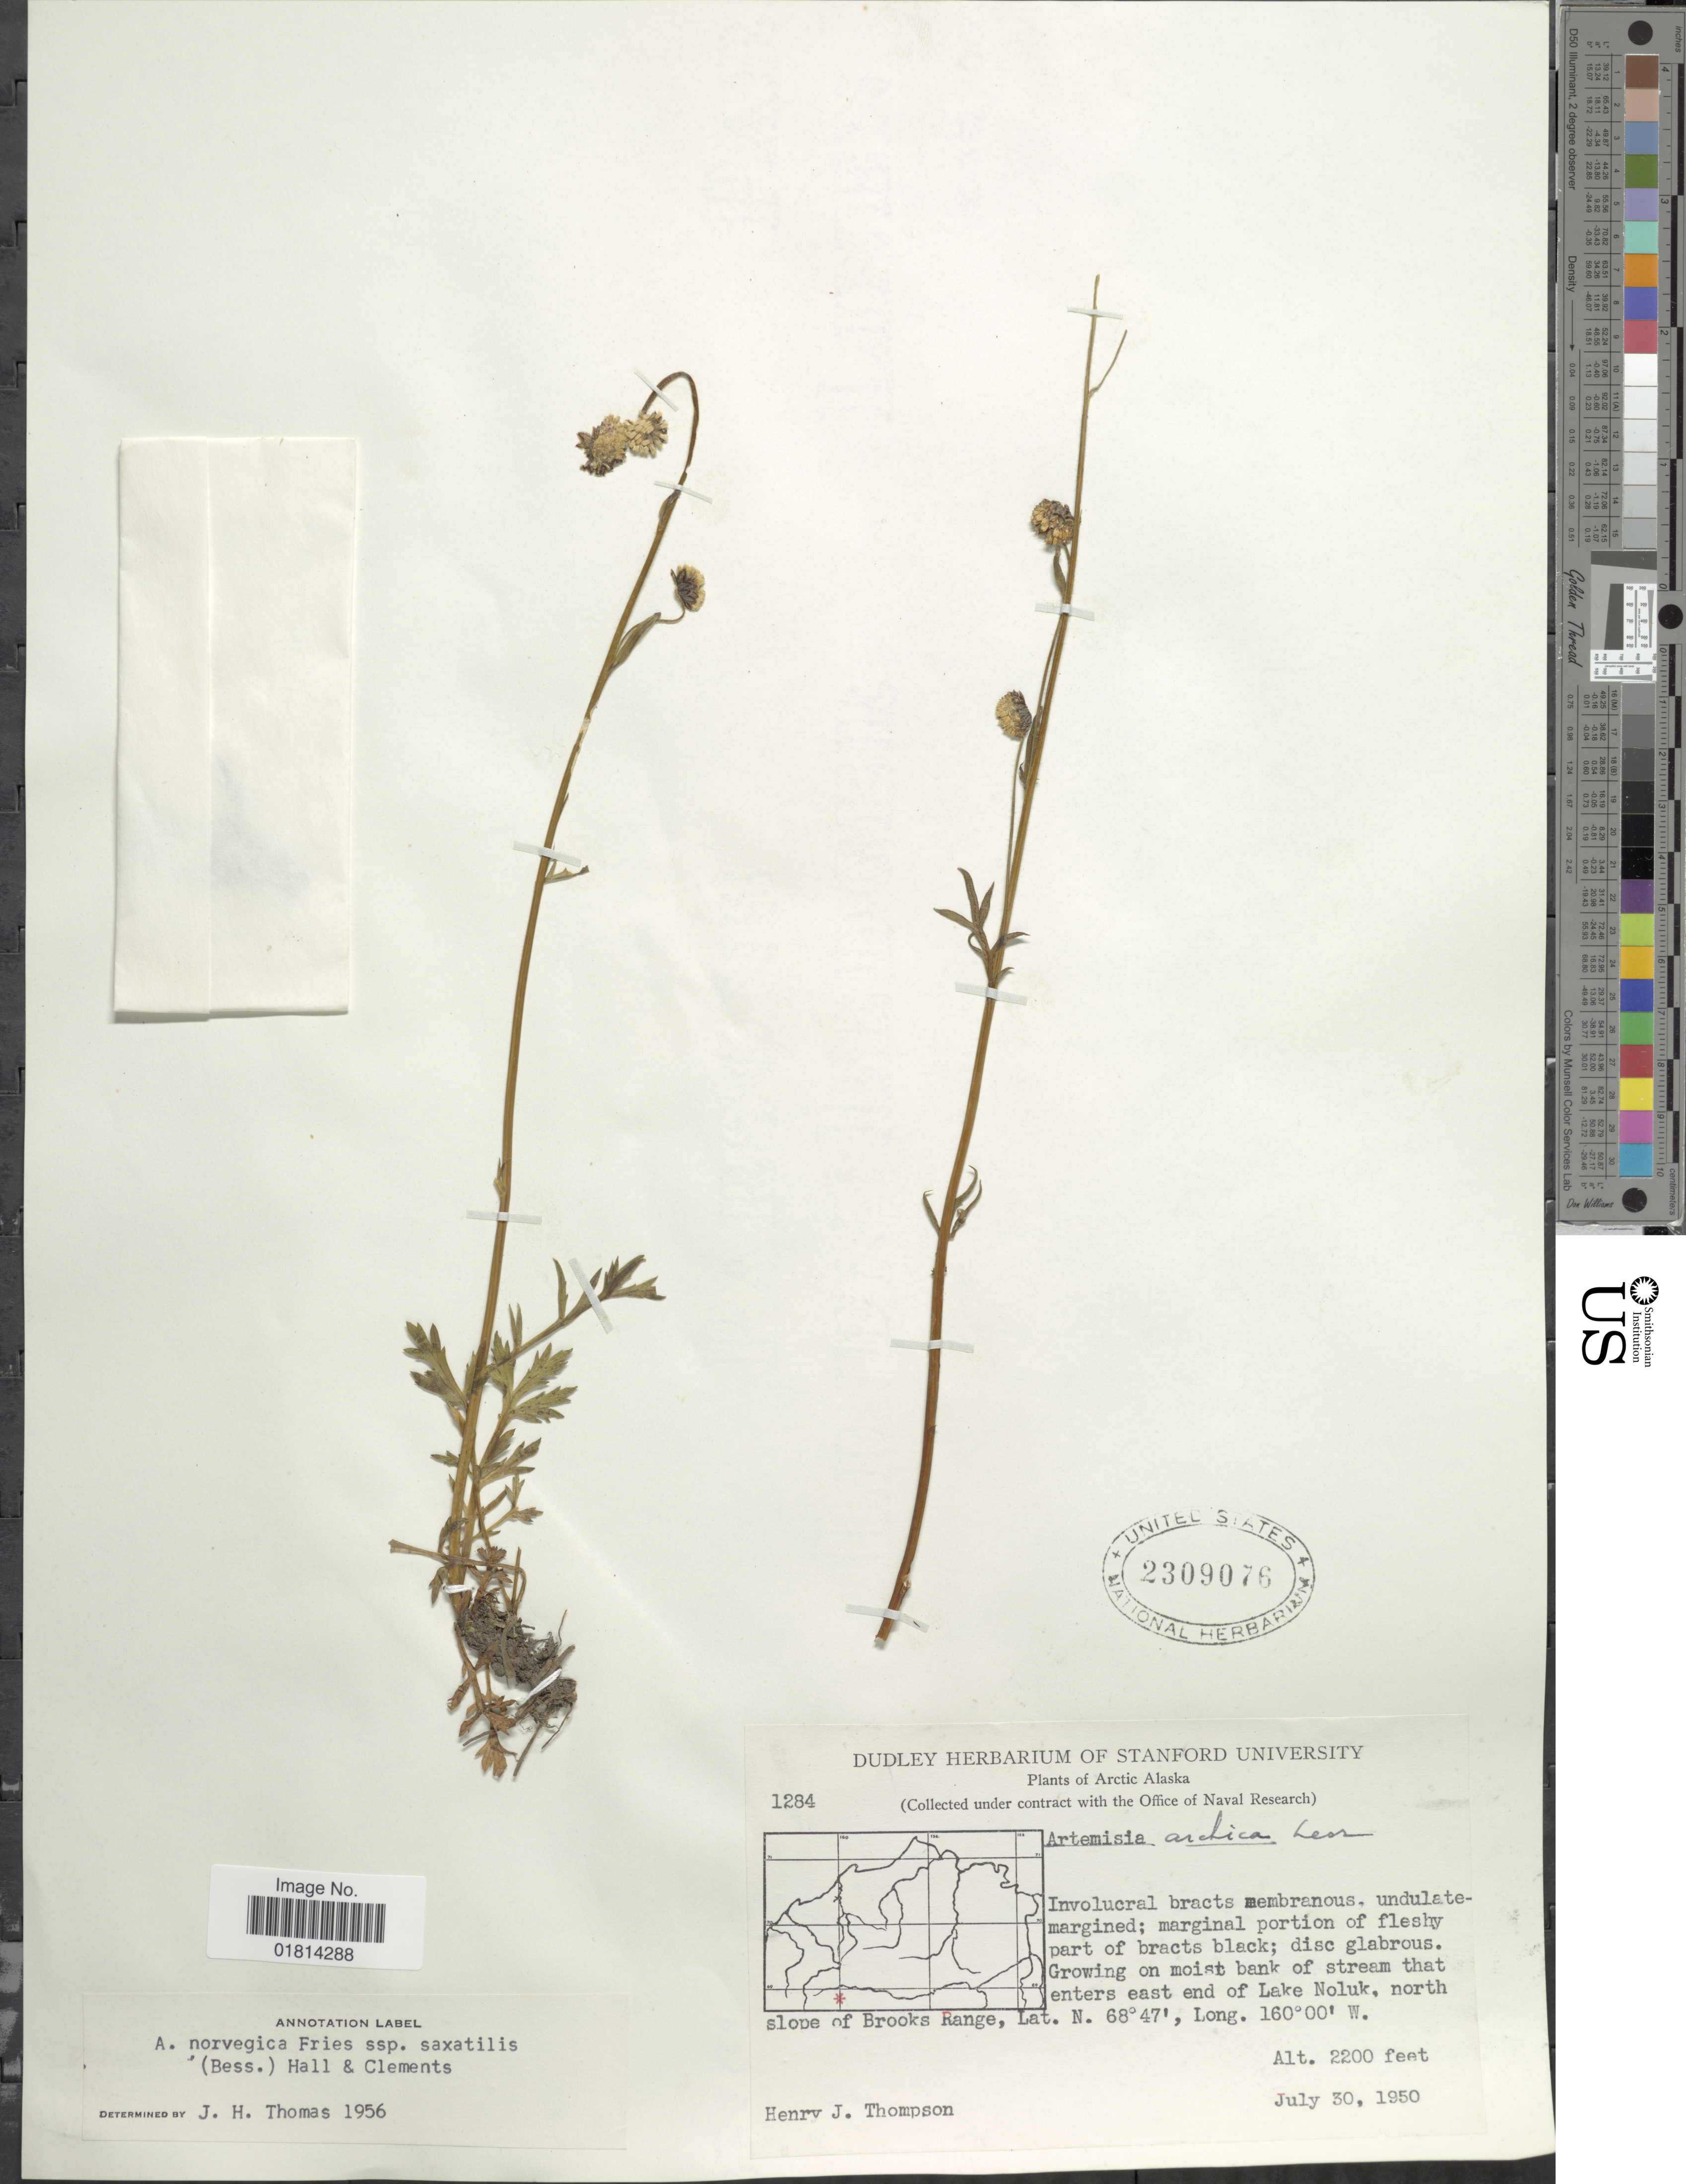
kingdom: Plantae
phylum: Tracheophyta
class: Magnoliopsida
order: Asterales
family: Asteraceae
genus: Artemisia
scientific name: Artemisia arctica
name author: Less.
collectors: H. J. Thompson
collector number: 1284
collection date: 1950-07-30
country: United States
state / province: Alaska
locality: Arctic Alaska. Growing on moist bank of stream that enters east end of Lake Noluk, north slope of Brooks Range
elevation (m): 671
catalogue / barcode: US 2309076